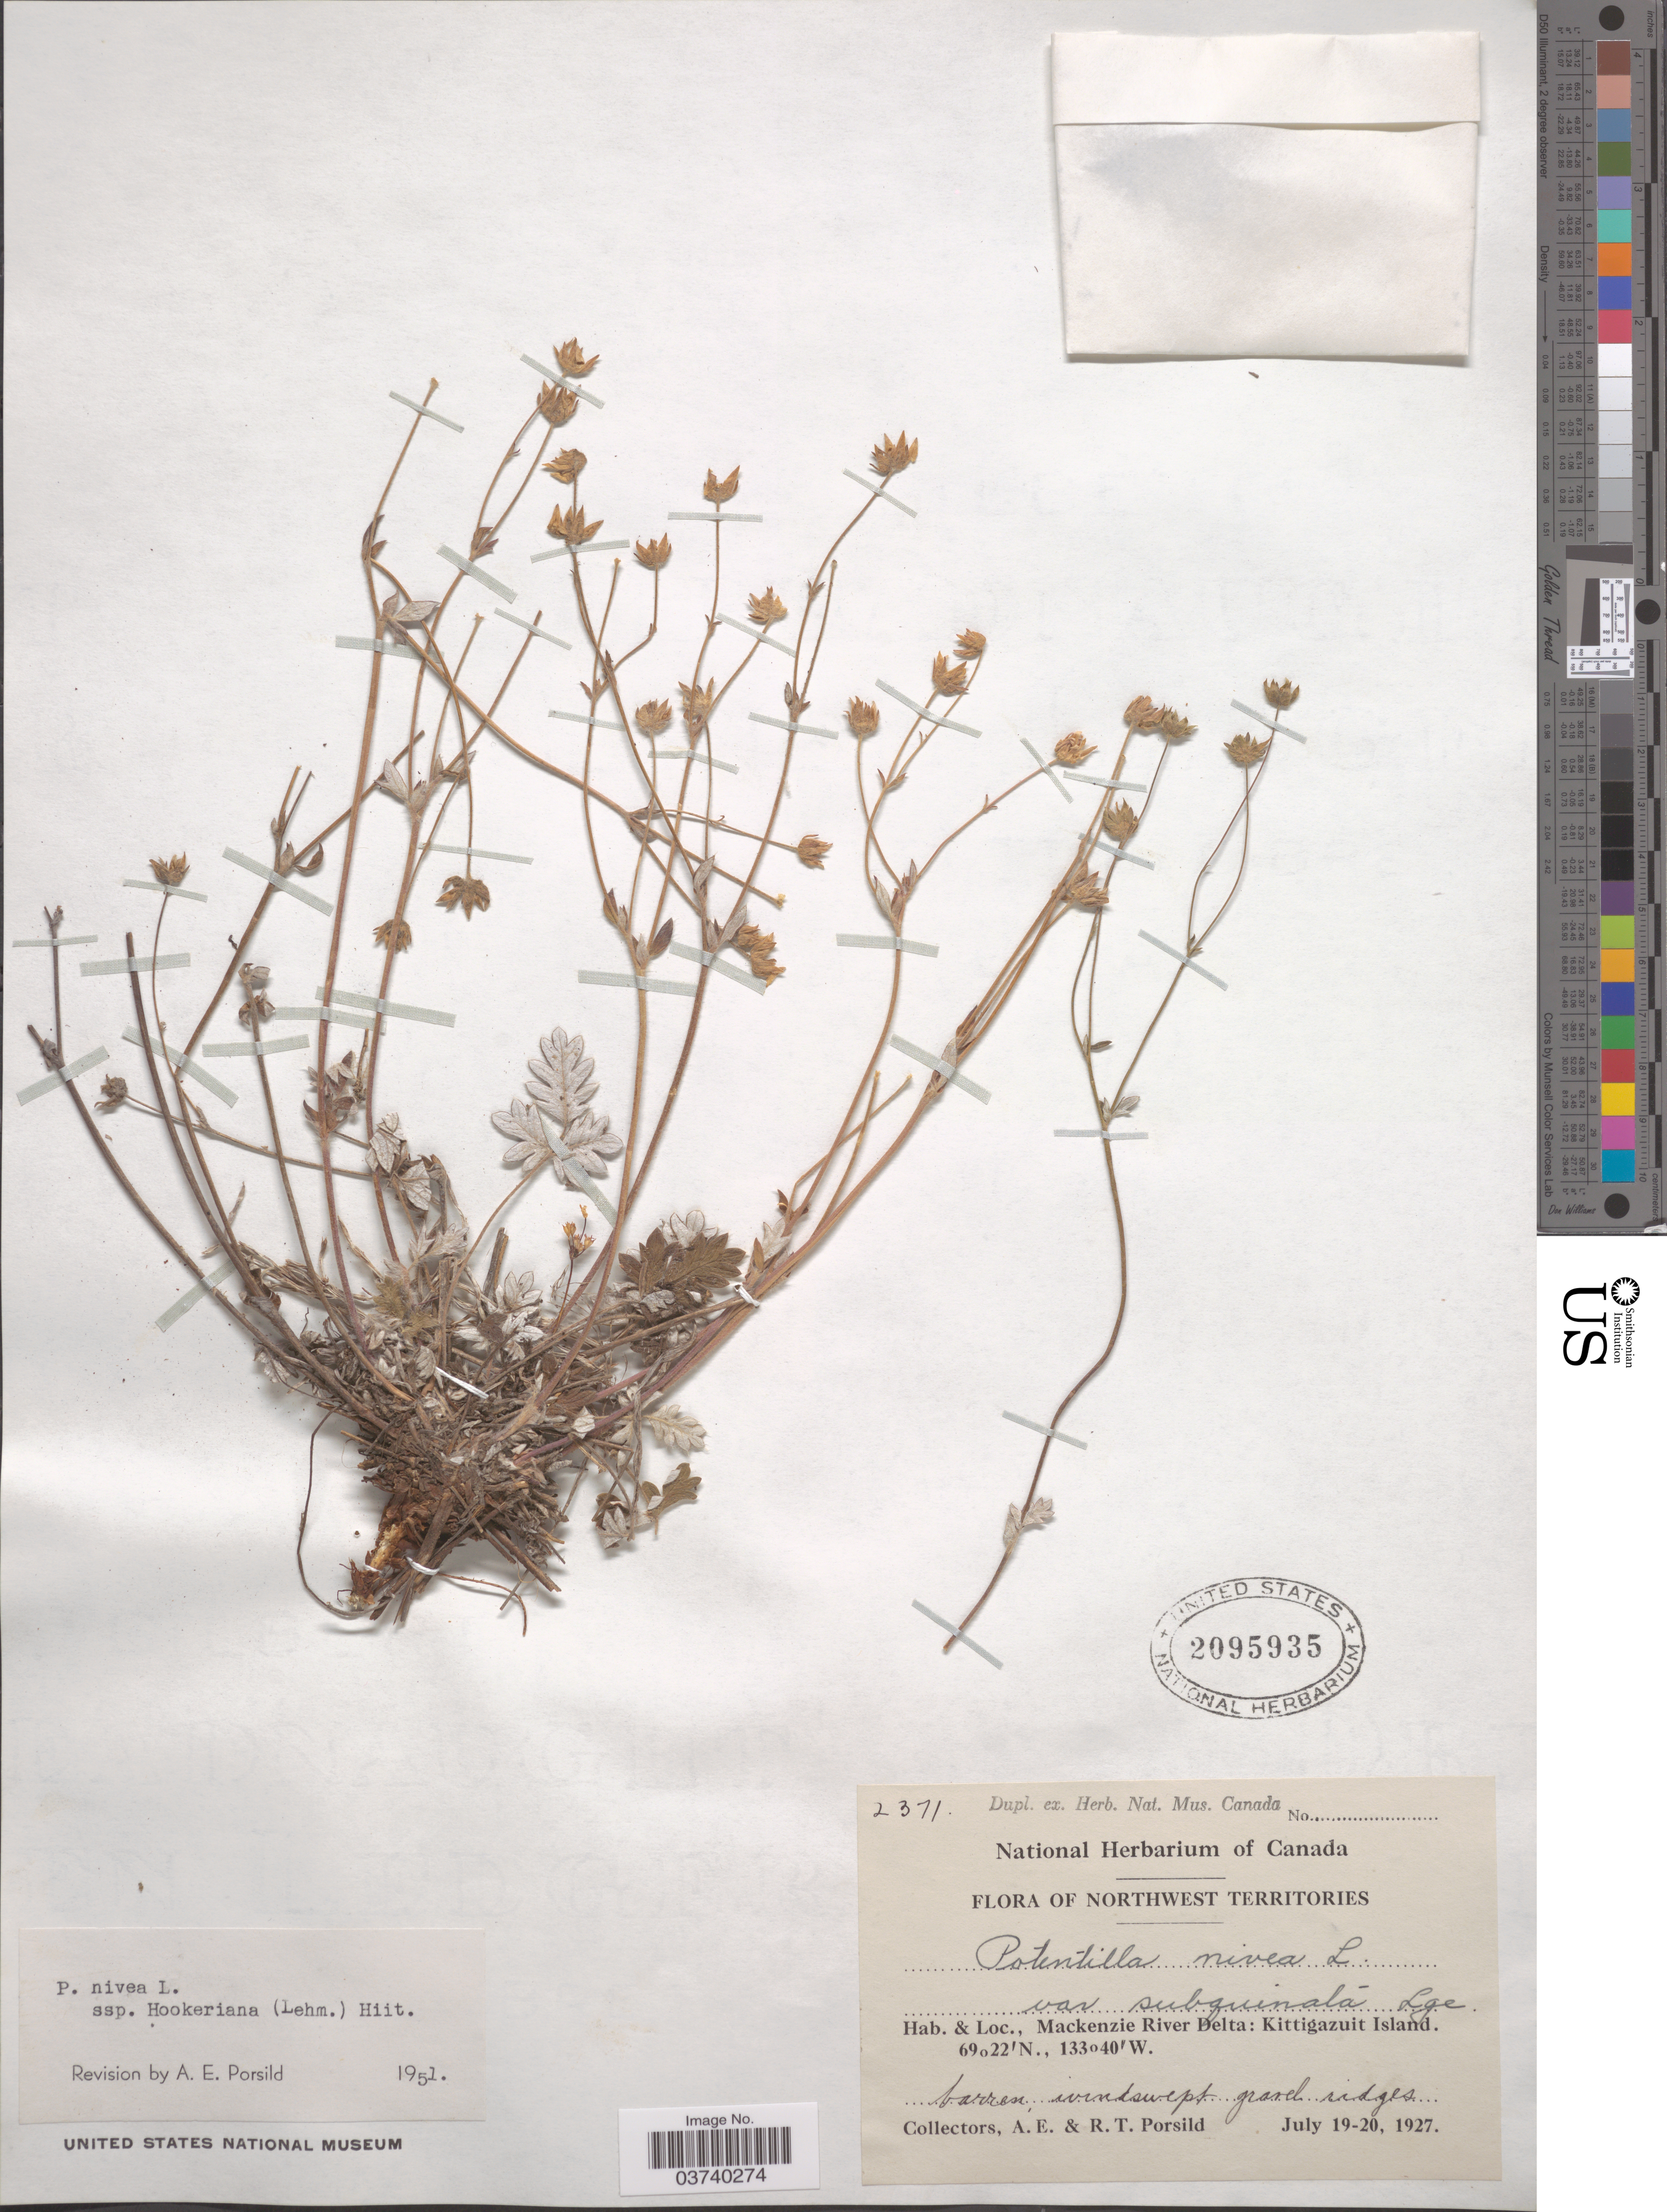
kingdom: Plantae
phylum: Tracheophyta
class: Magnoliopsida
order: Rosales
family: Rosaceae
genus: Potentilla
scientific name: Potentilla nivea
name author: L.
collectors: A. E. Porsild & R. T. Porsild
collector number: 2371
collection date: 1927-07-19/1927-07-20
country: Canada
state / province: Northwest Territories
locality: Mackenzie River Delta: Kittigazuit Island.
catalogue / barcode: US 2095935